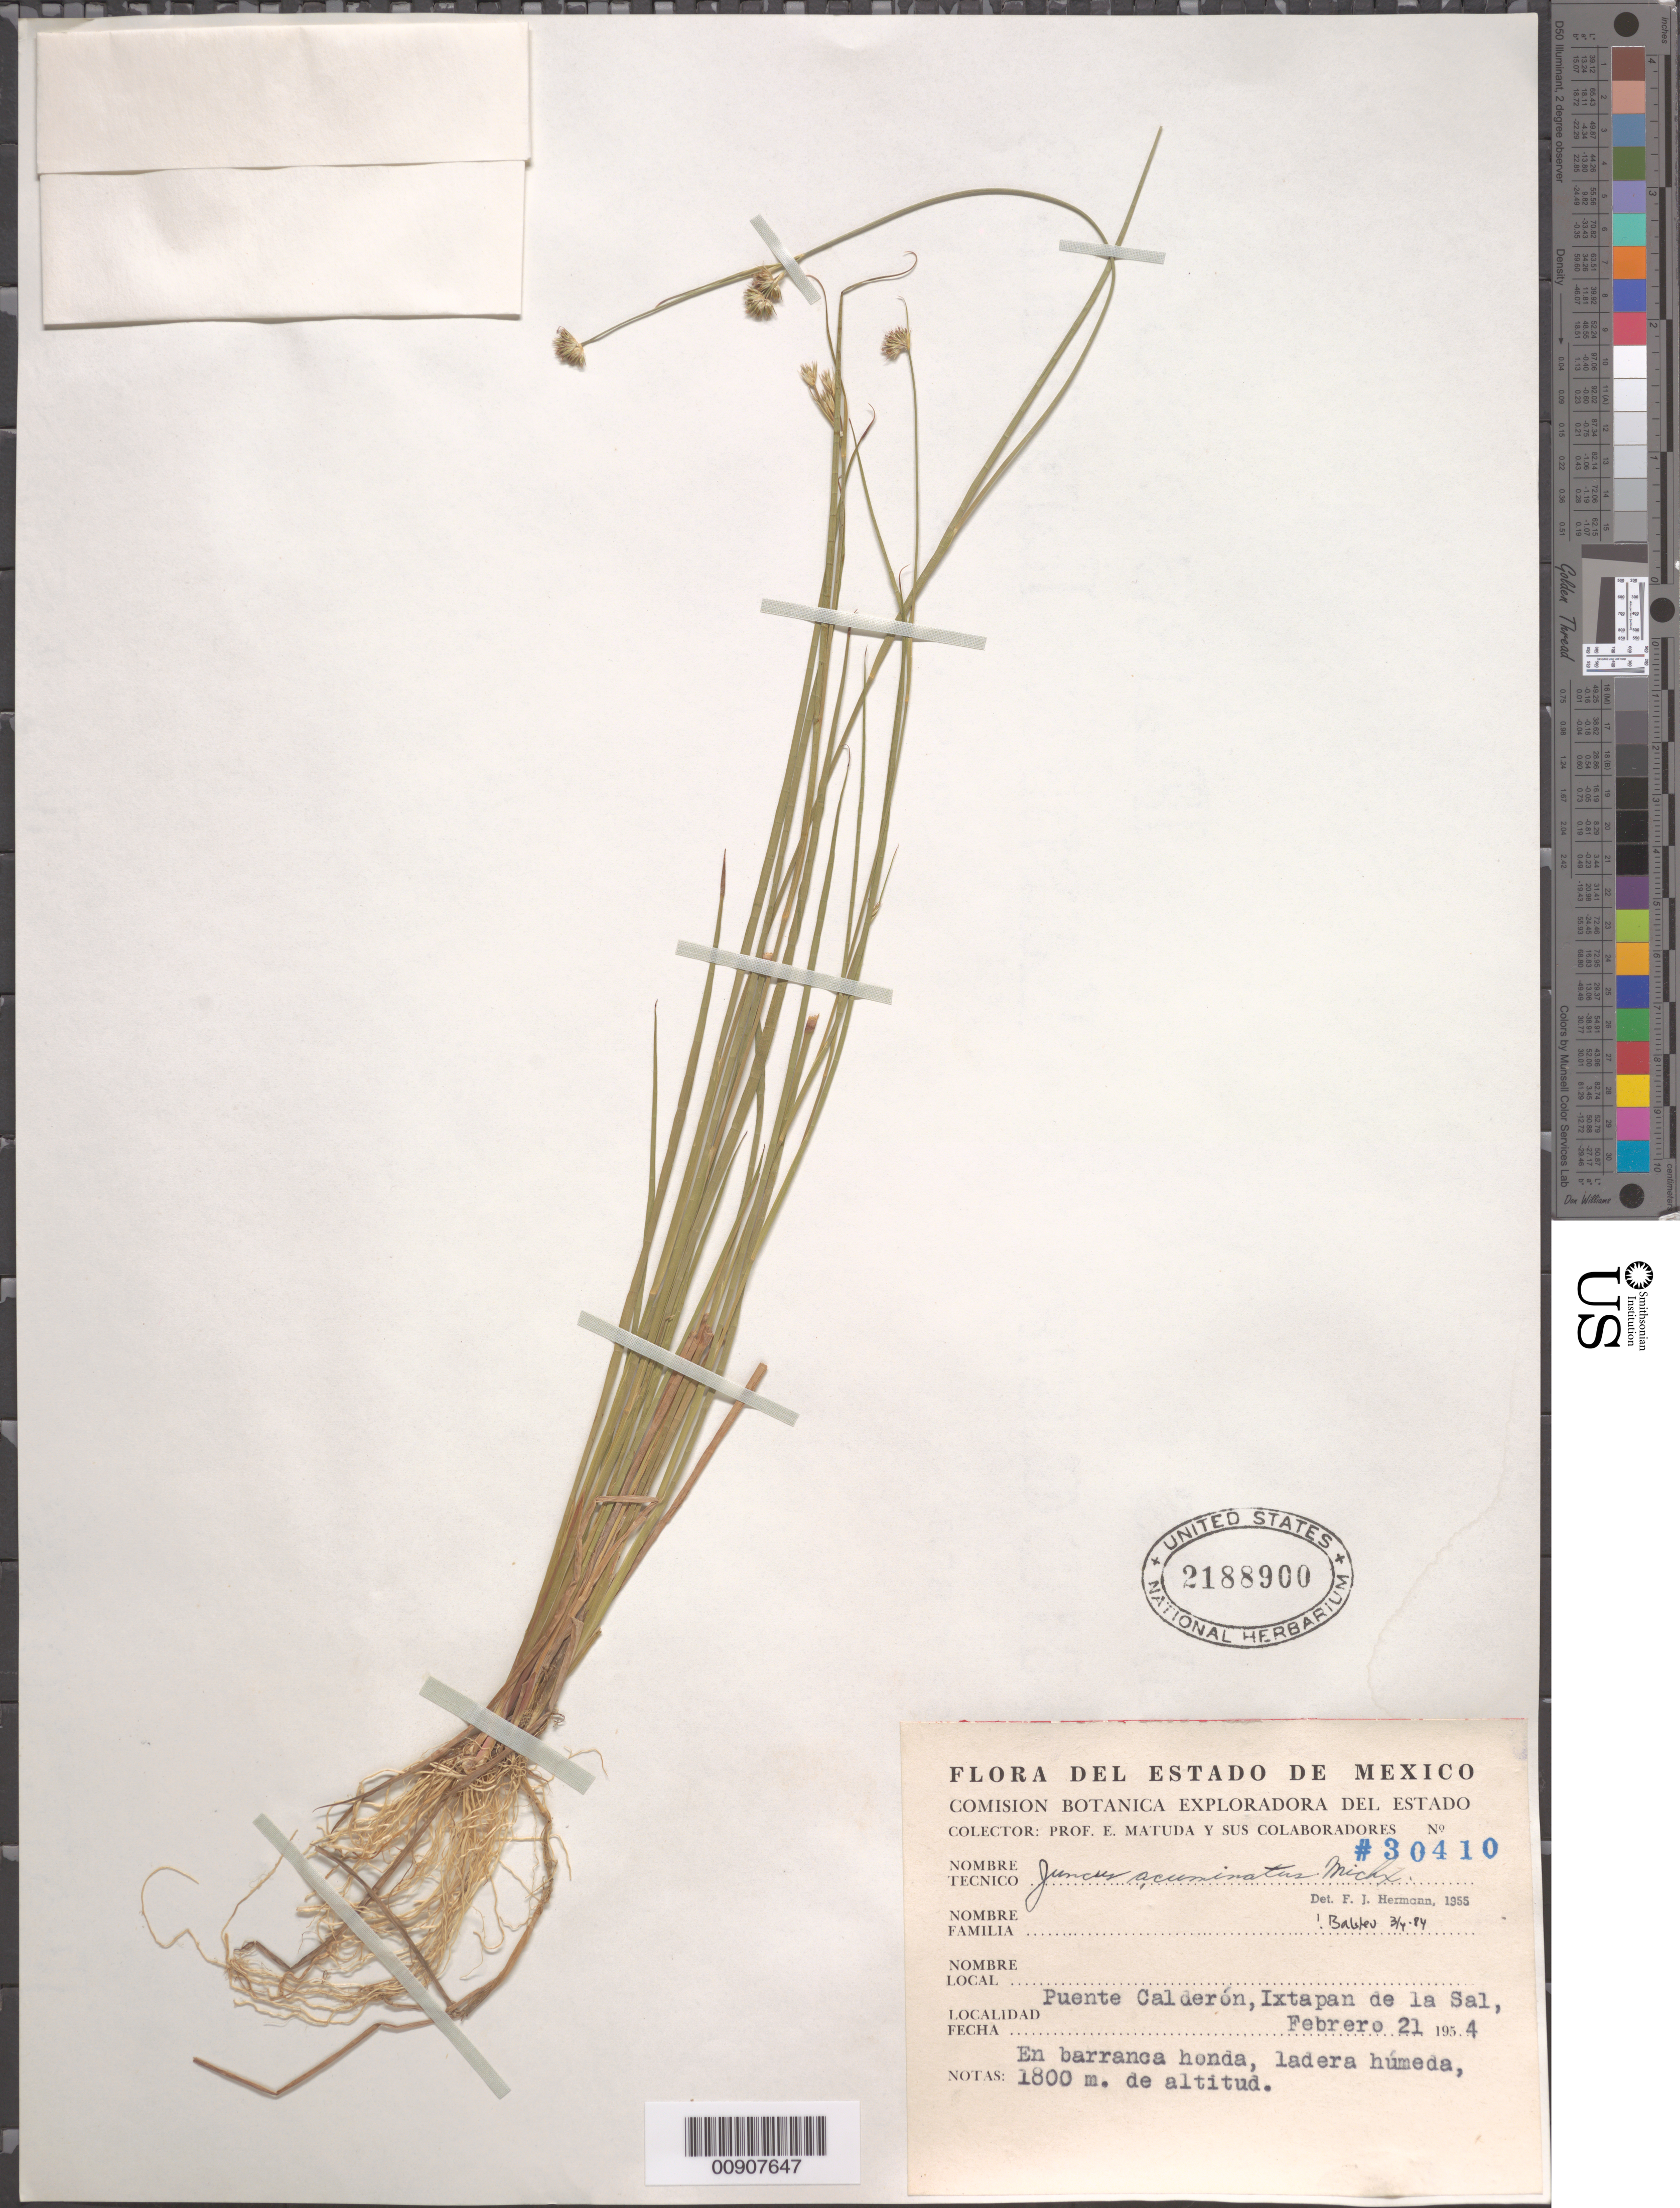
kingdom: Plantae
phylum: Tracheophyta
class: Liliopsida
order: Poales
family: Juncaceae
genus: Juncus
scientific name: Juncus acuminatus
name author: Michx.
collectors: E. Matuda & et al.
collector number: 30410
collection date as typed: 21 Feb 1954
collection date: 1954-02-21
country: Mexico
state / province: México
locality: Estado de México: Puente Calderón, Ixtapan de la Sal.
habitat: En barranca honda, ladera húmeda.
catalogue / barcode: US 2188900